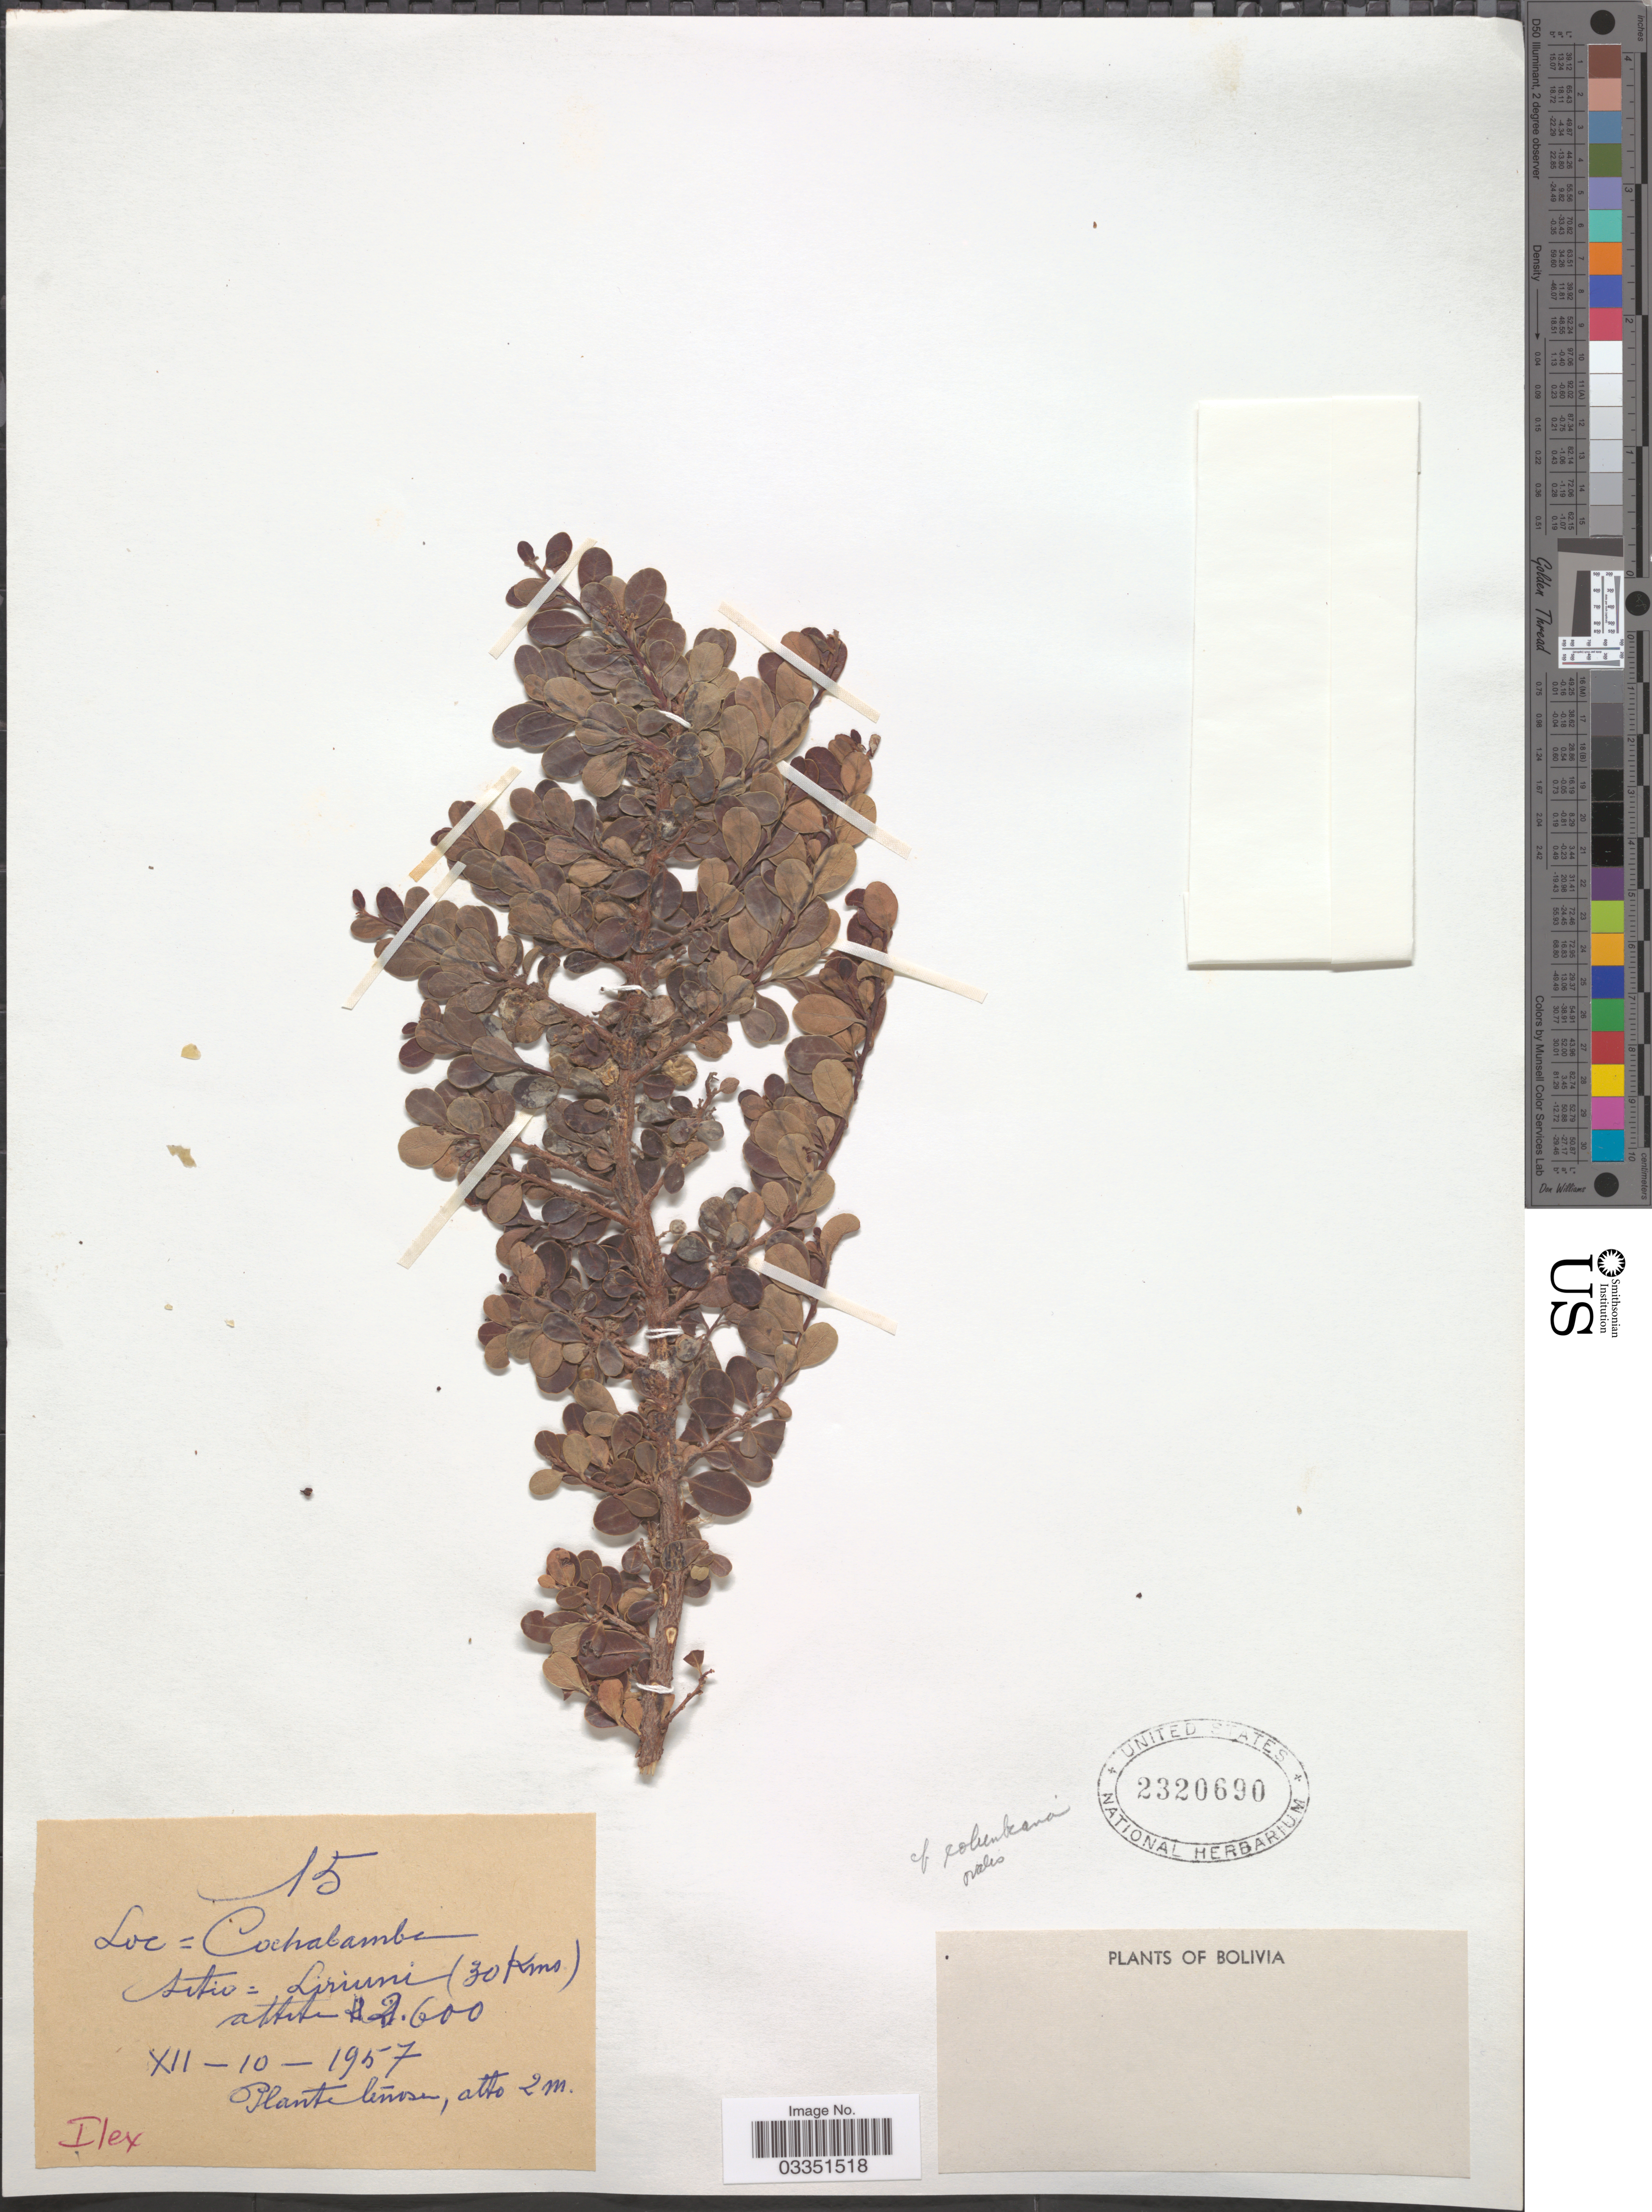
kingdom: Plantae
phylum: Tracheophyta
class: Magnoliopsida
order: Aquifoliales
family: Aquifoliaceae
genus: Ilex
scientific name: Ilex sp.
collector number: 15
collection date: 1957-12-10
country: Bolivia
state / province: Cochabamba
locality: Liriuni (30 Kms.)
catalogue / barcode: US 2320690